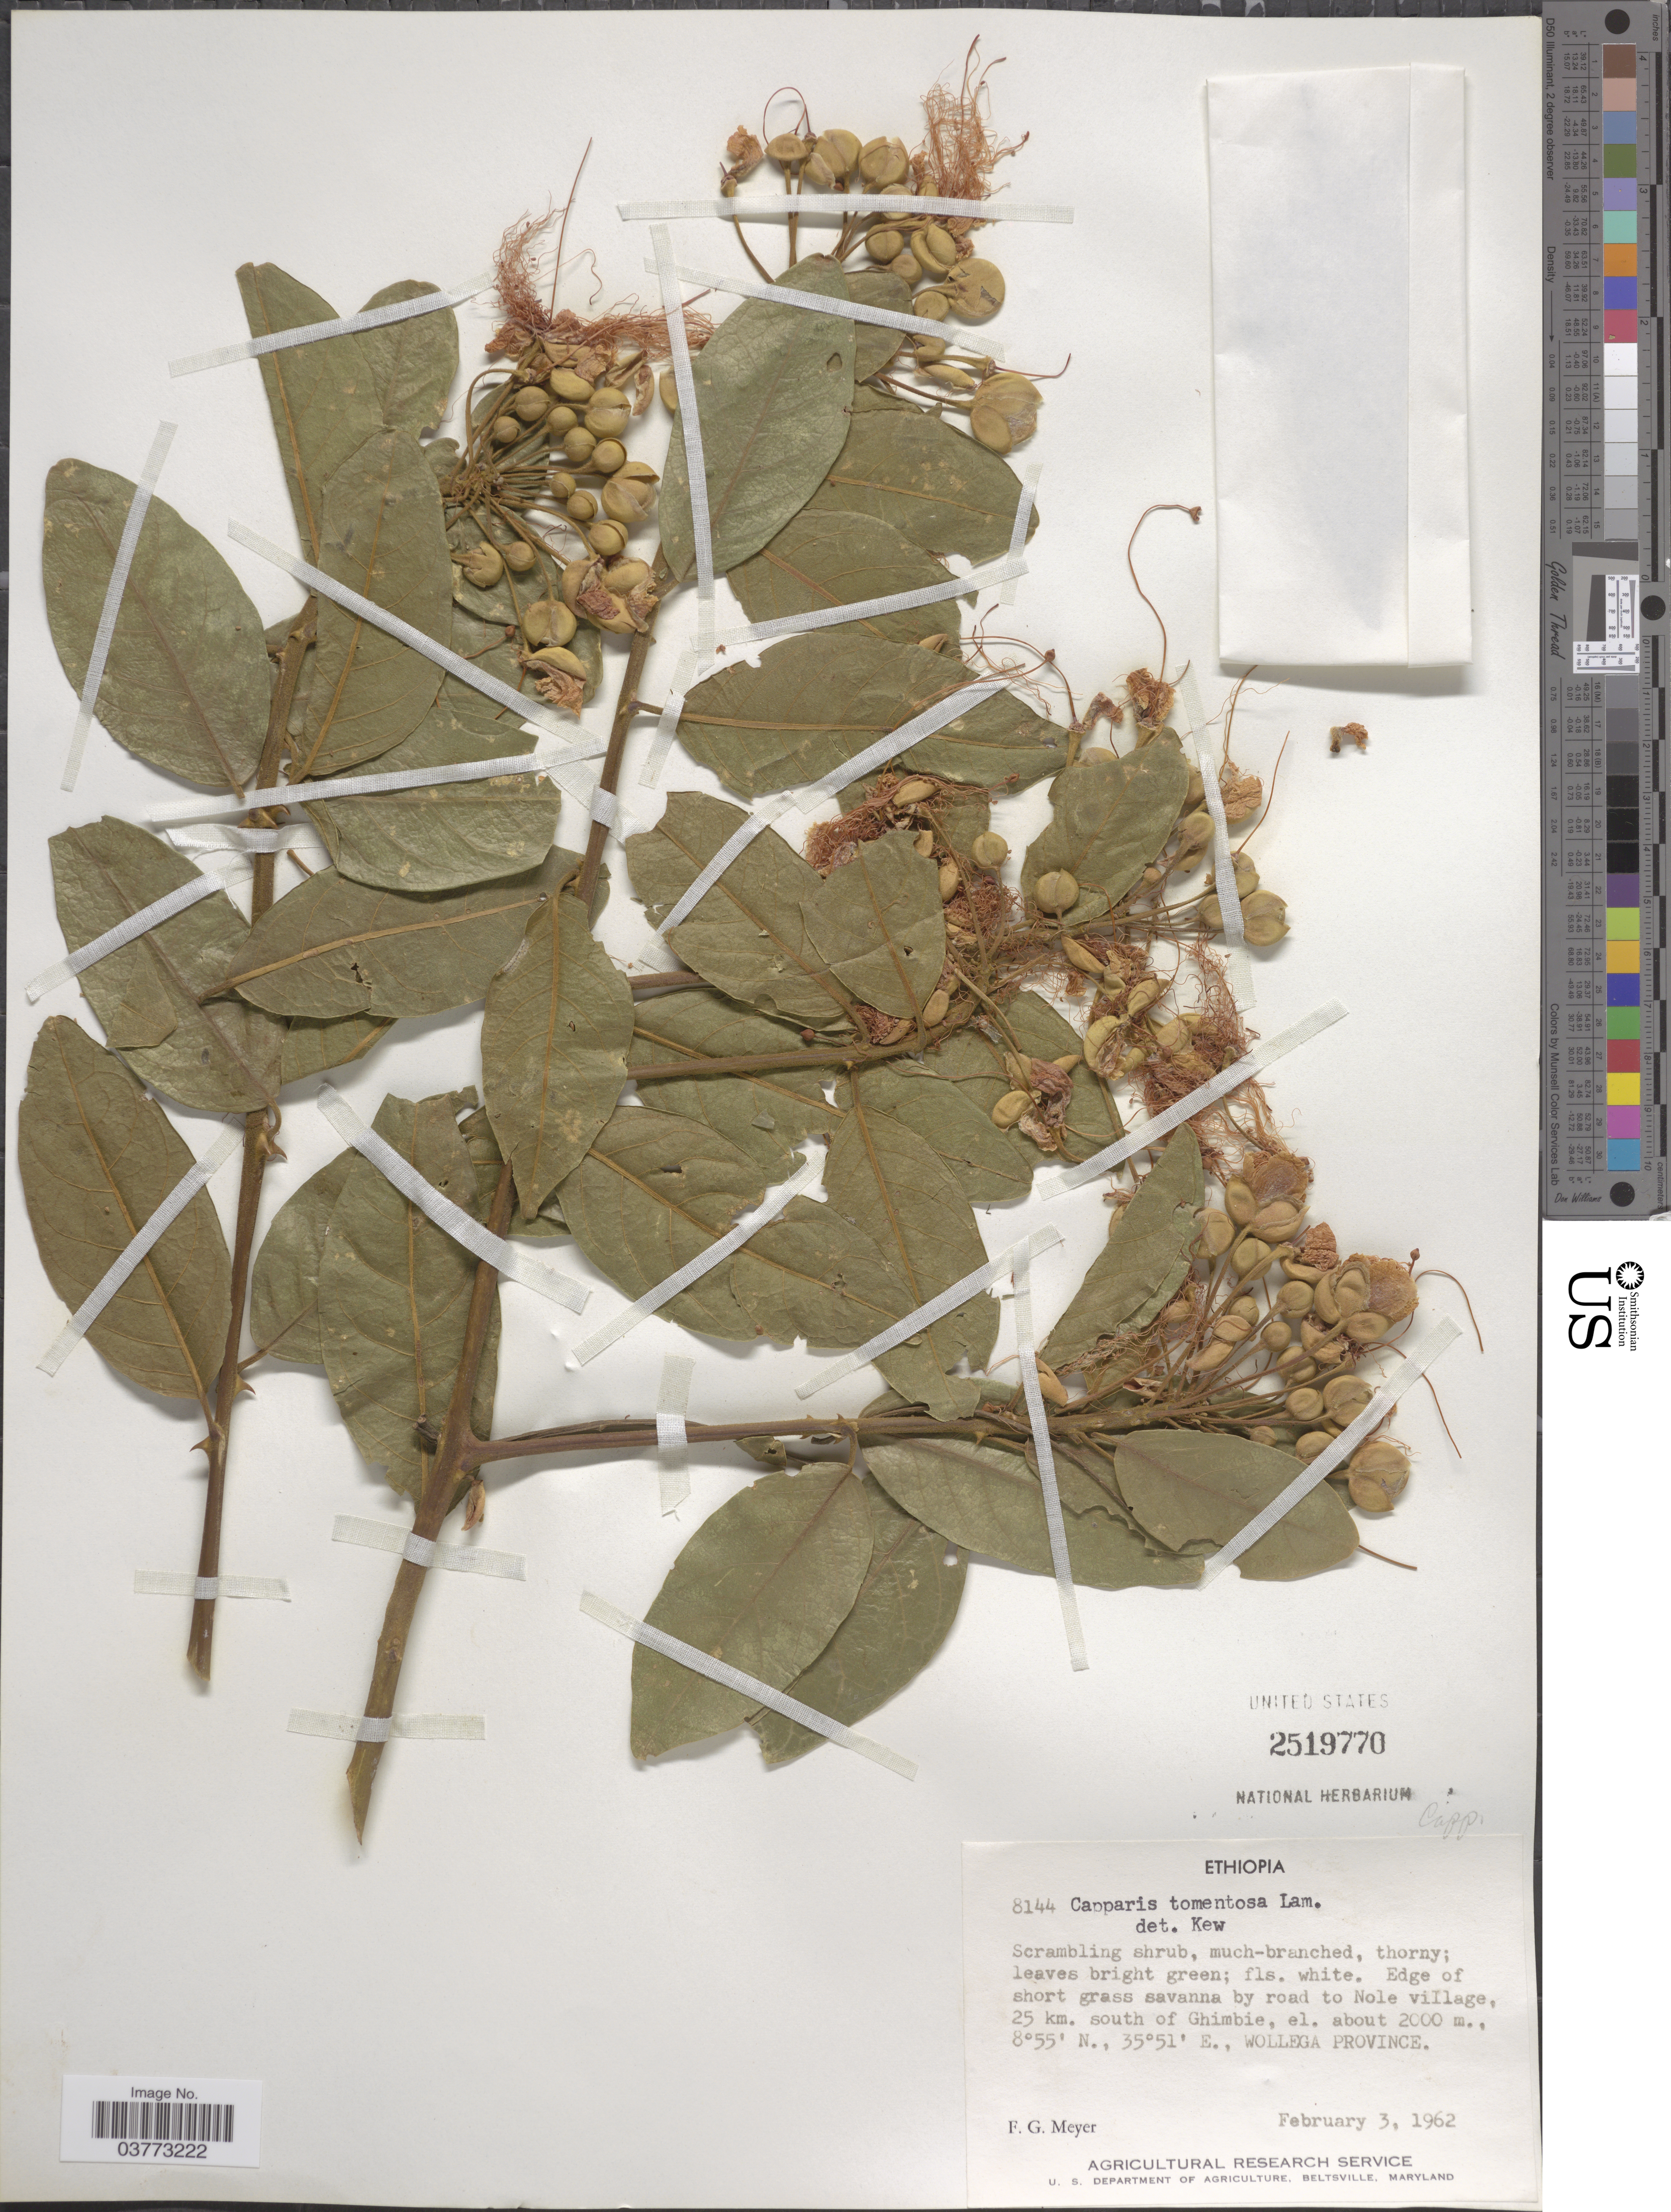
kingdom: Plantae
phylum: Tracheophyta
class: Magnoliopsida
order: Brassicales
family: Capparaceae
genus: Capparis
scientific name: Capparis tomentosa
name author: Lam.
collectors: F. G. Meyer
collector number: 8144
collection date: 1962-02-03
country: Ethiopia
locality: Nole village, 25 km. south of Ghimbie, Wollega Province.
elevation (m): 2000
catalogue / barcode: US 2519770